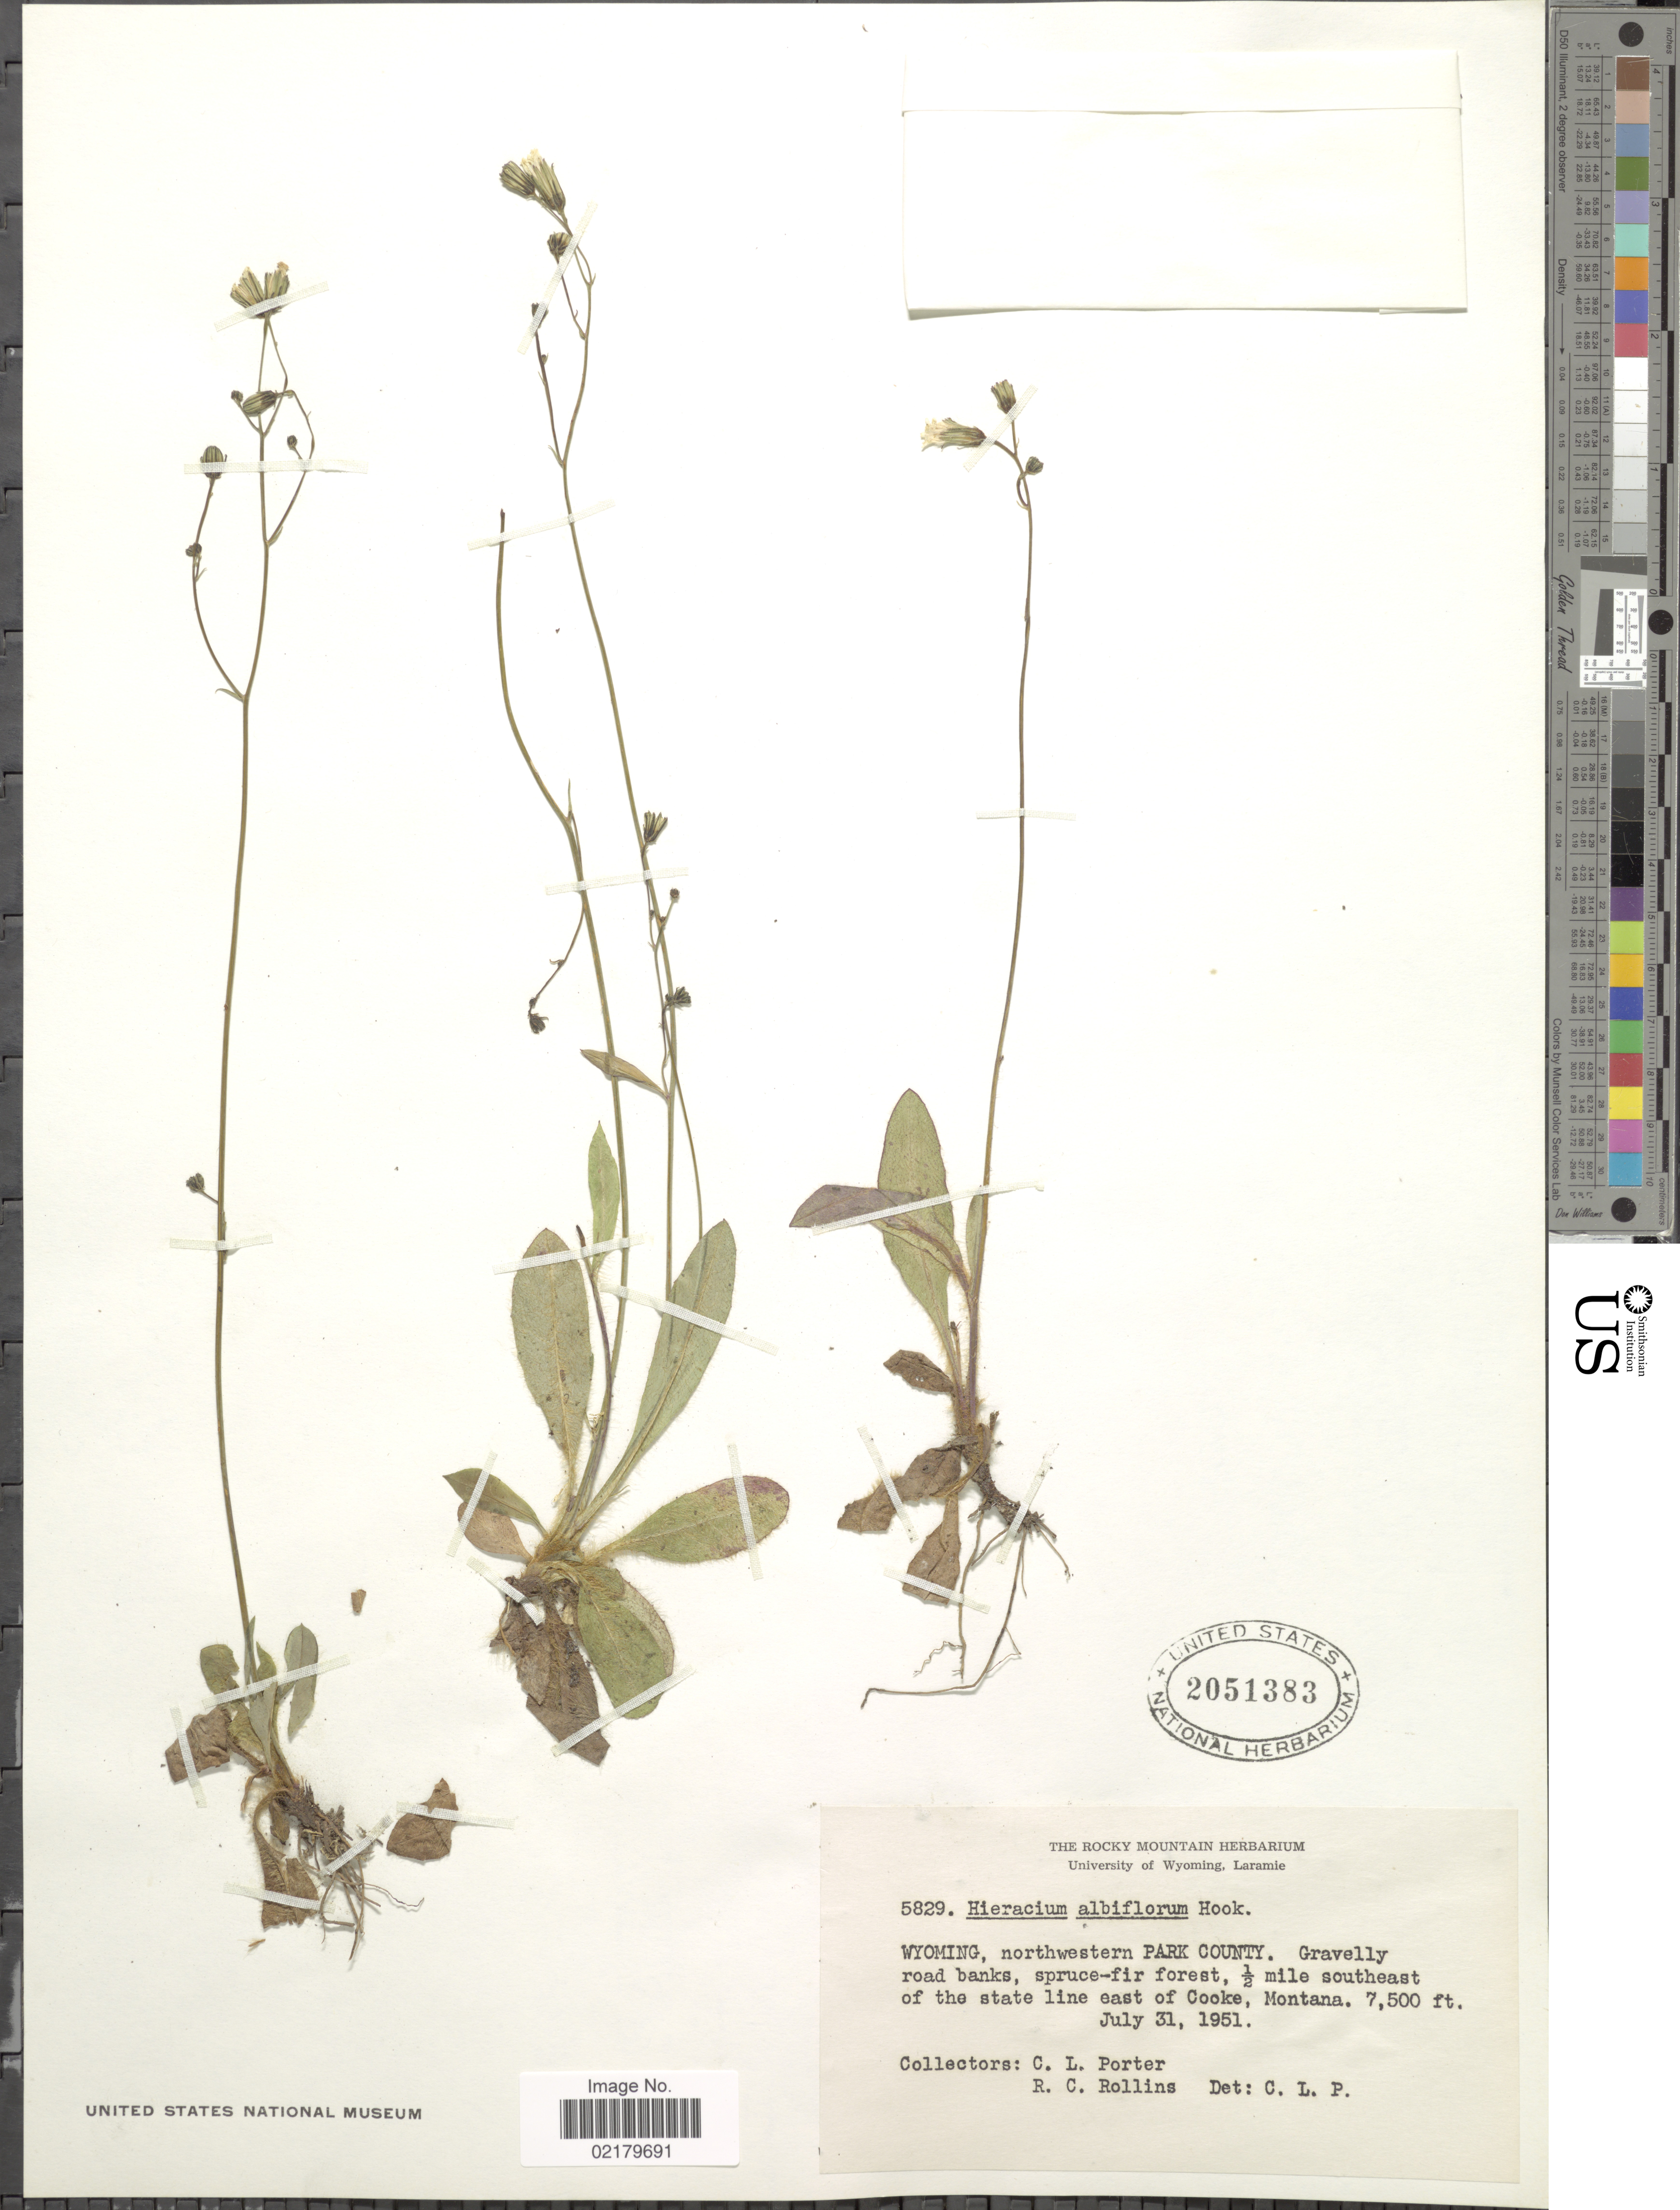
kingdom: Plantae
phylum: Tracheophyta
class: Magnoliopsida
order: Asterales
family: Asteraceae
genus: Hieracium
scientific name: Hieracium albiflorum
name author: Hook.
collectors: C. L. Porter & R. C. Rollins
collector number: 5829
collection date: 1951-07-31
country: United States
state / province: Wyoming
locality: Wyoming, northwestern Park County. Gravelly road abks, spruce-fir forest, ½ mile southeast of the state line east of Cooke, Montana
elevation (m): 2286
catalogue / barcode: US 2051383